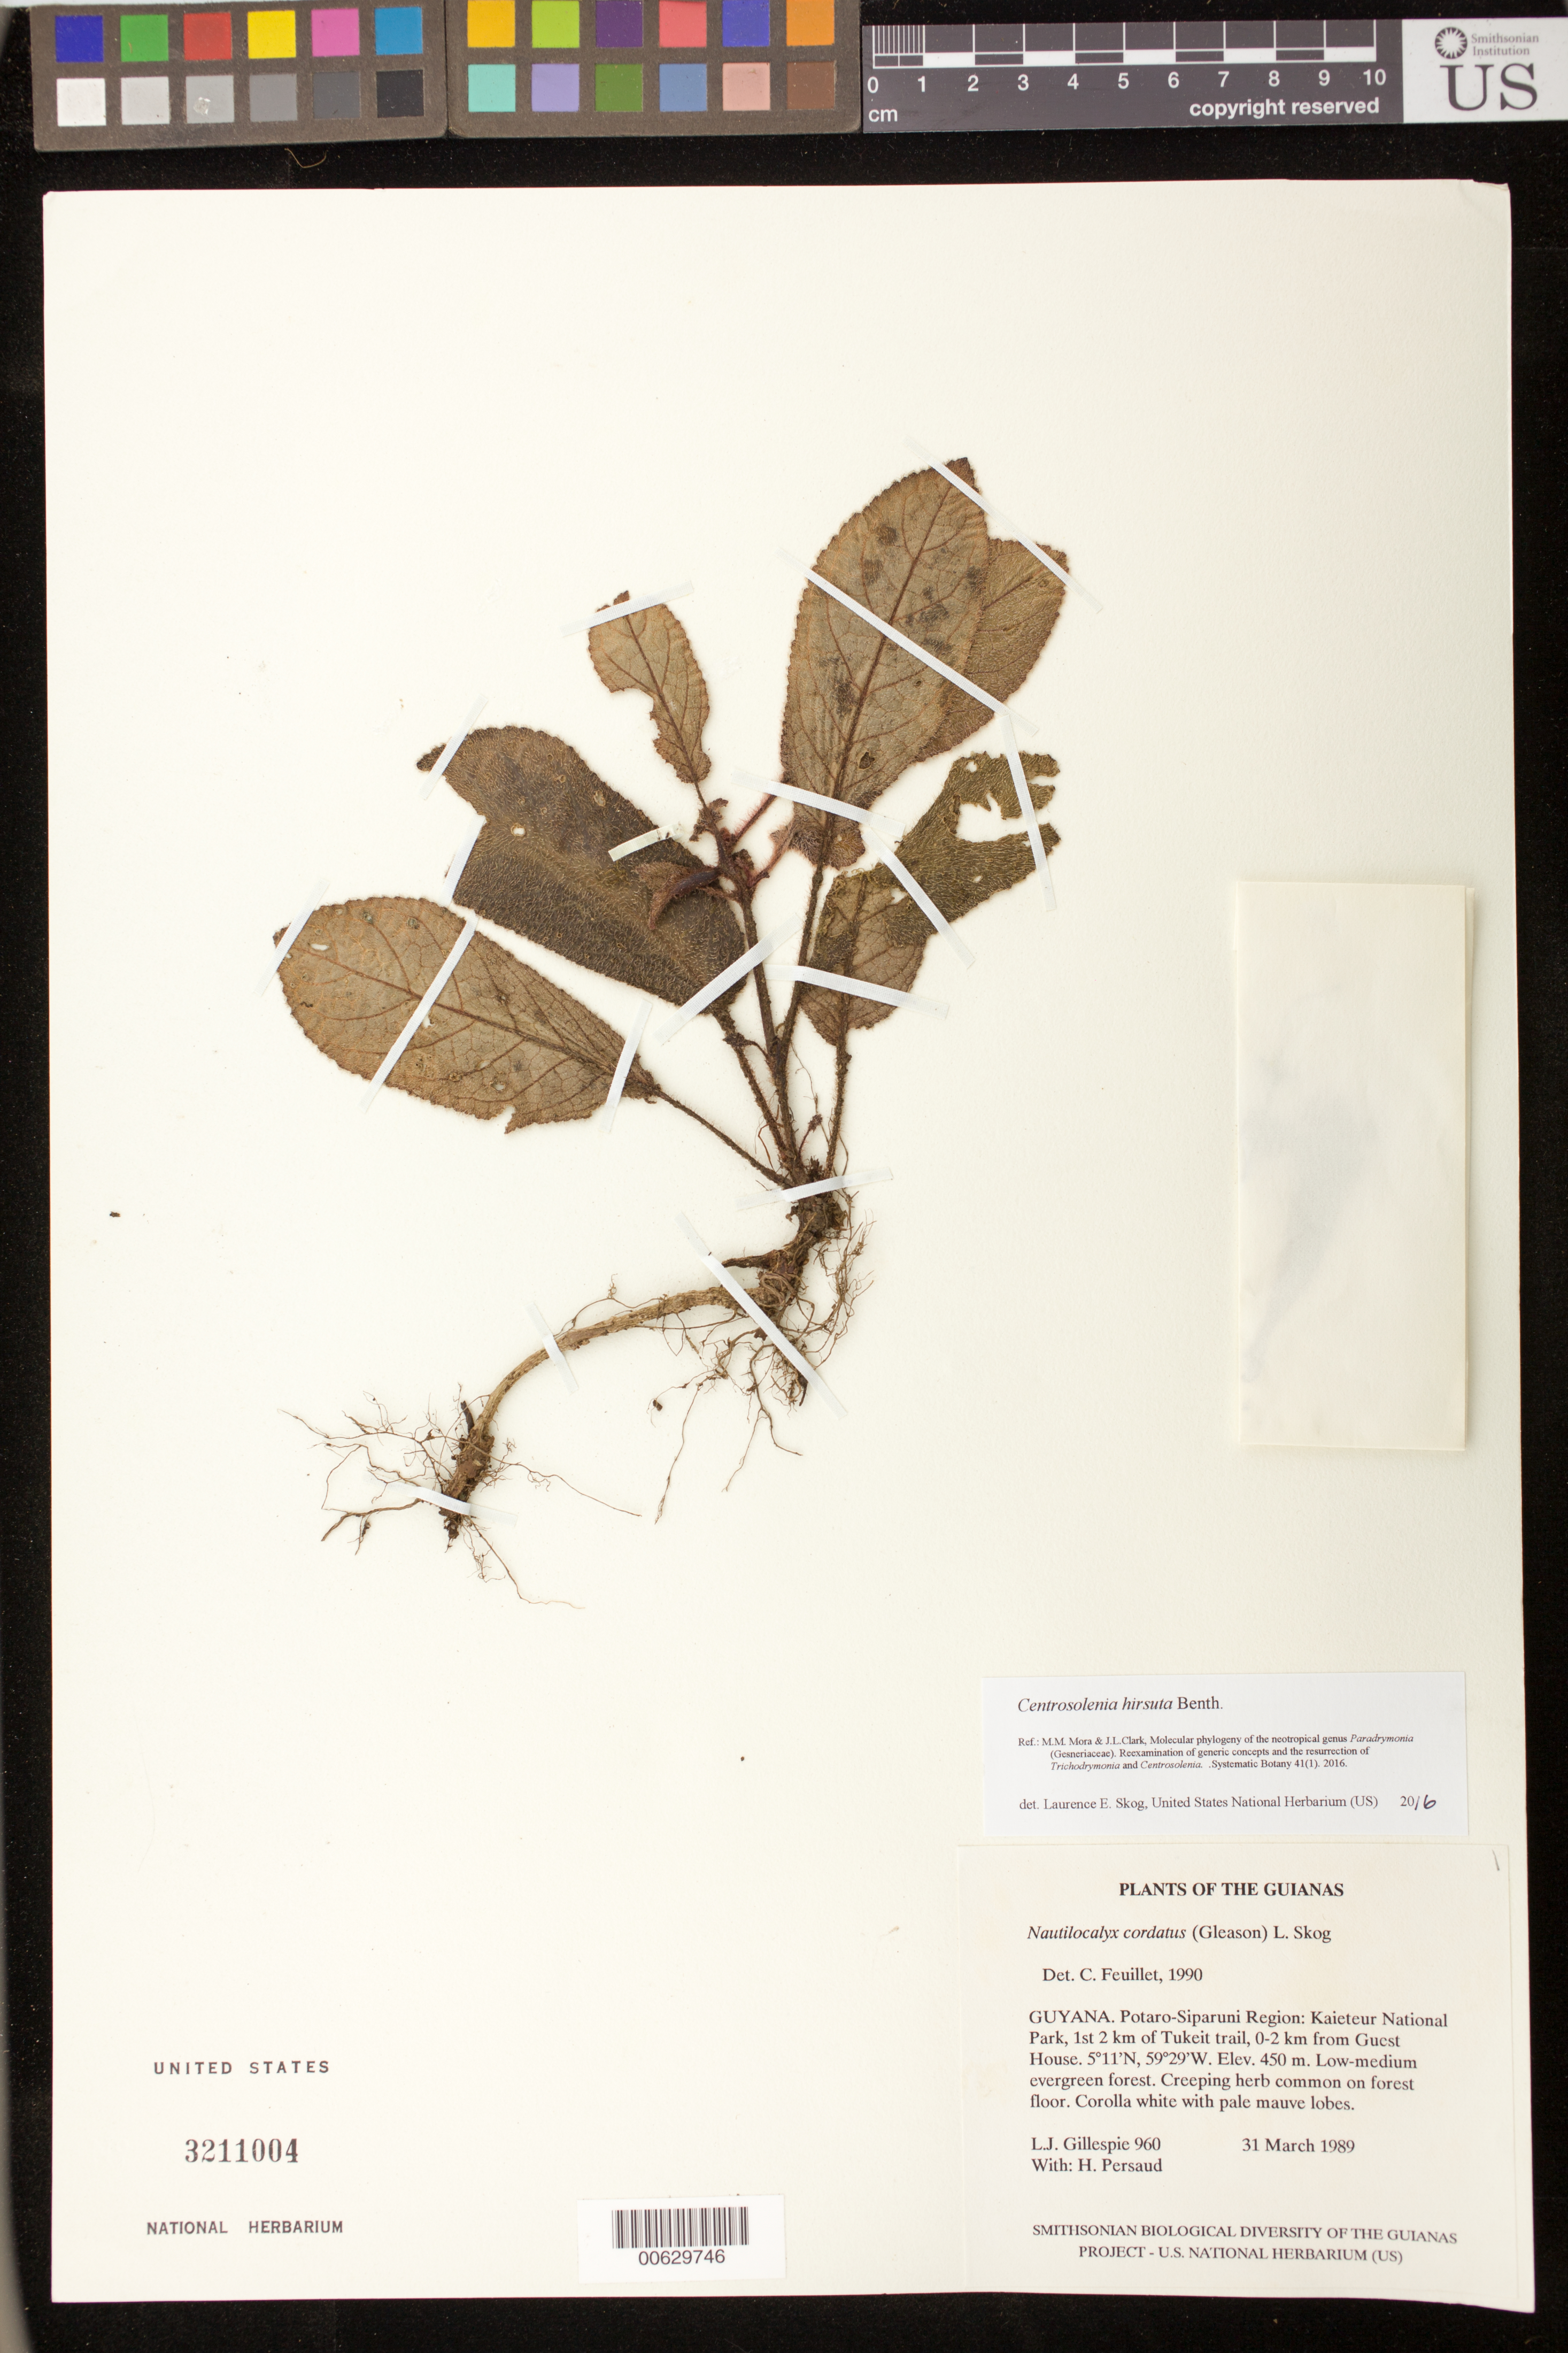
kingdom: Plantae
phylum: Tracheophyta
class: Magnoliopsida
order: Lamiales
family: Gesneriaceae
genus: Centrosolenia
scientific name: Centrosolenia hirsuta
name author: Benth.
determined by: Skog, Laurence E.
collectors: L. J. Gillespie & H. Persaud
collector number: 960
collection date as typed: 31 Mar 1989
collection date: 1989-03-31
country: Guyana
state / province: Potaro-Siparuni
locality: Kaieteur National Park, 1st 2 km of Tukeit trail, 0-2 km from Guest House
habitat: Low-medium evergreen forest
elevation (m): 450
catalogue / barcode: US 3211004